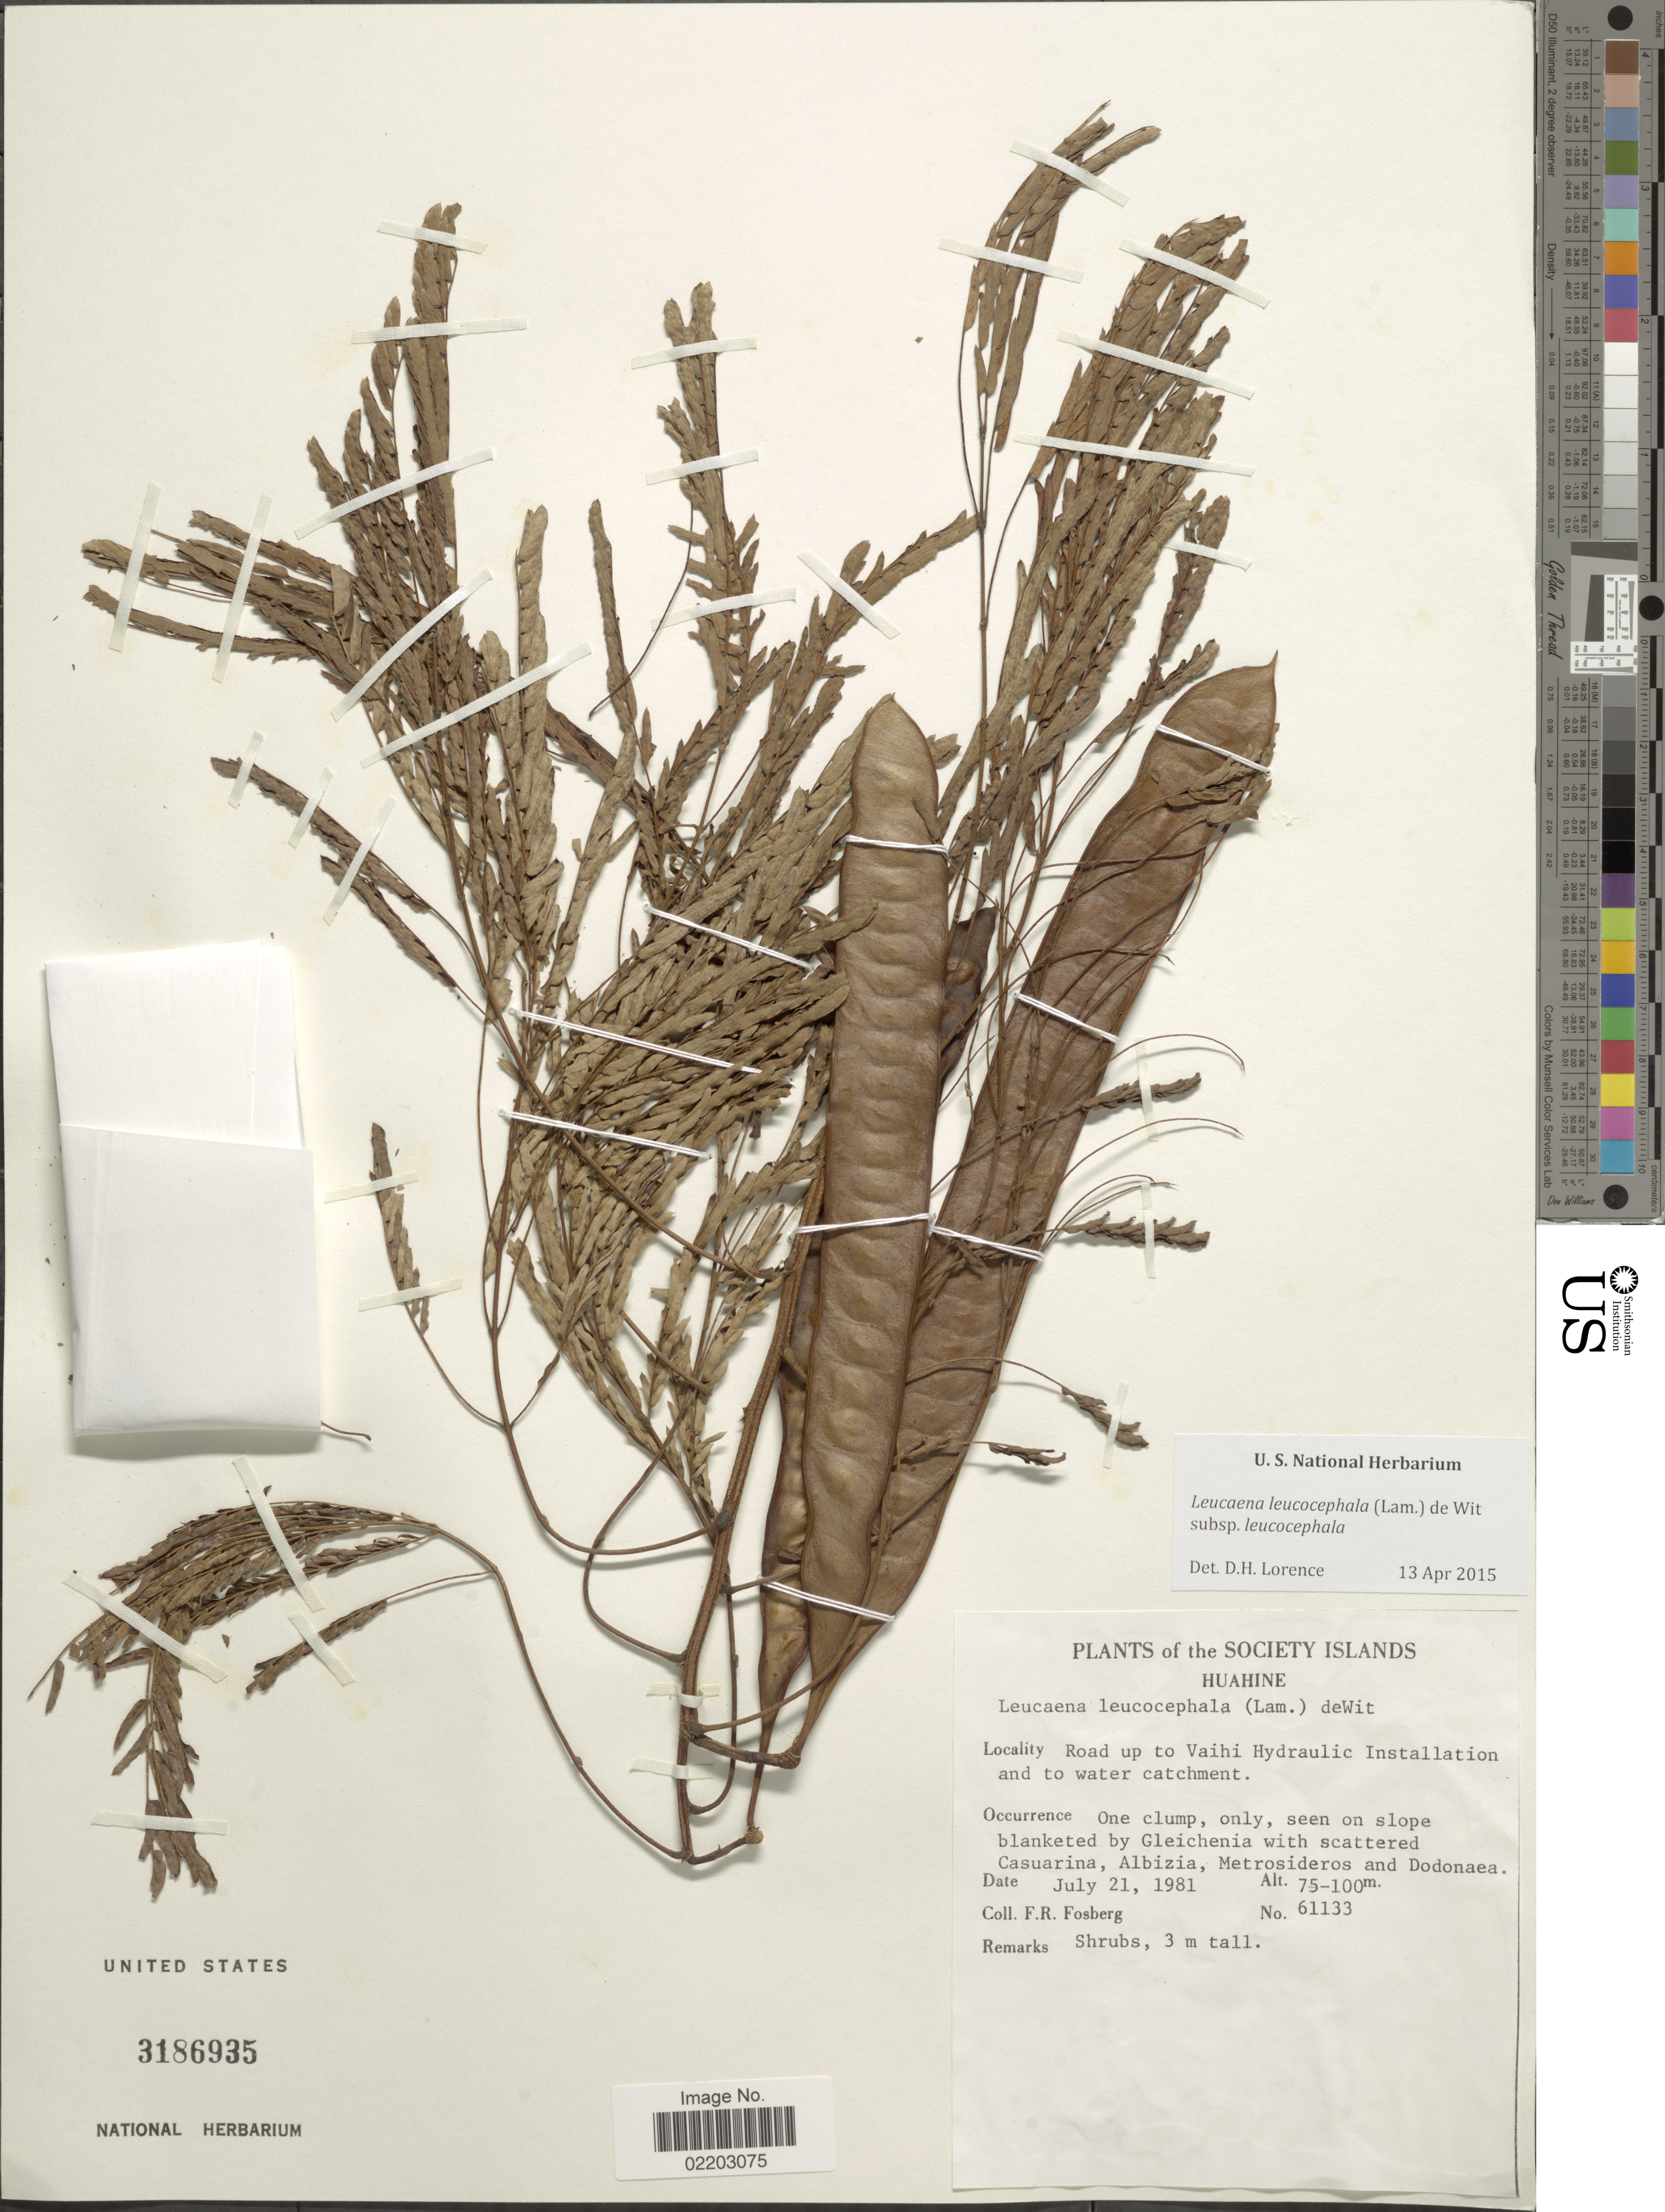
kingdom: Plantae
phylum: Tracheophyta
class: Magnoliopsida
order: Fabales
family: Fabaceae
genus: Leucaena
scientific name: Leucaena leucocephala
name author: (Lam.) de Wit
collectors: F. R. Fosberg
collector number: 61133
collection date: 1981-07-21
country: French Polynesia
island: Huahine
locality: Society Islands, Huahine. Road up to Vaihi Hydraulic Installation and to water catchment.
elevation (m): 75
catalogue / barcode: US 3186935